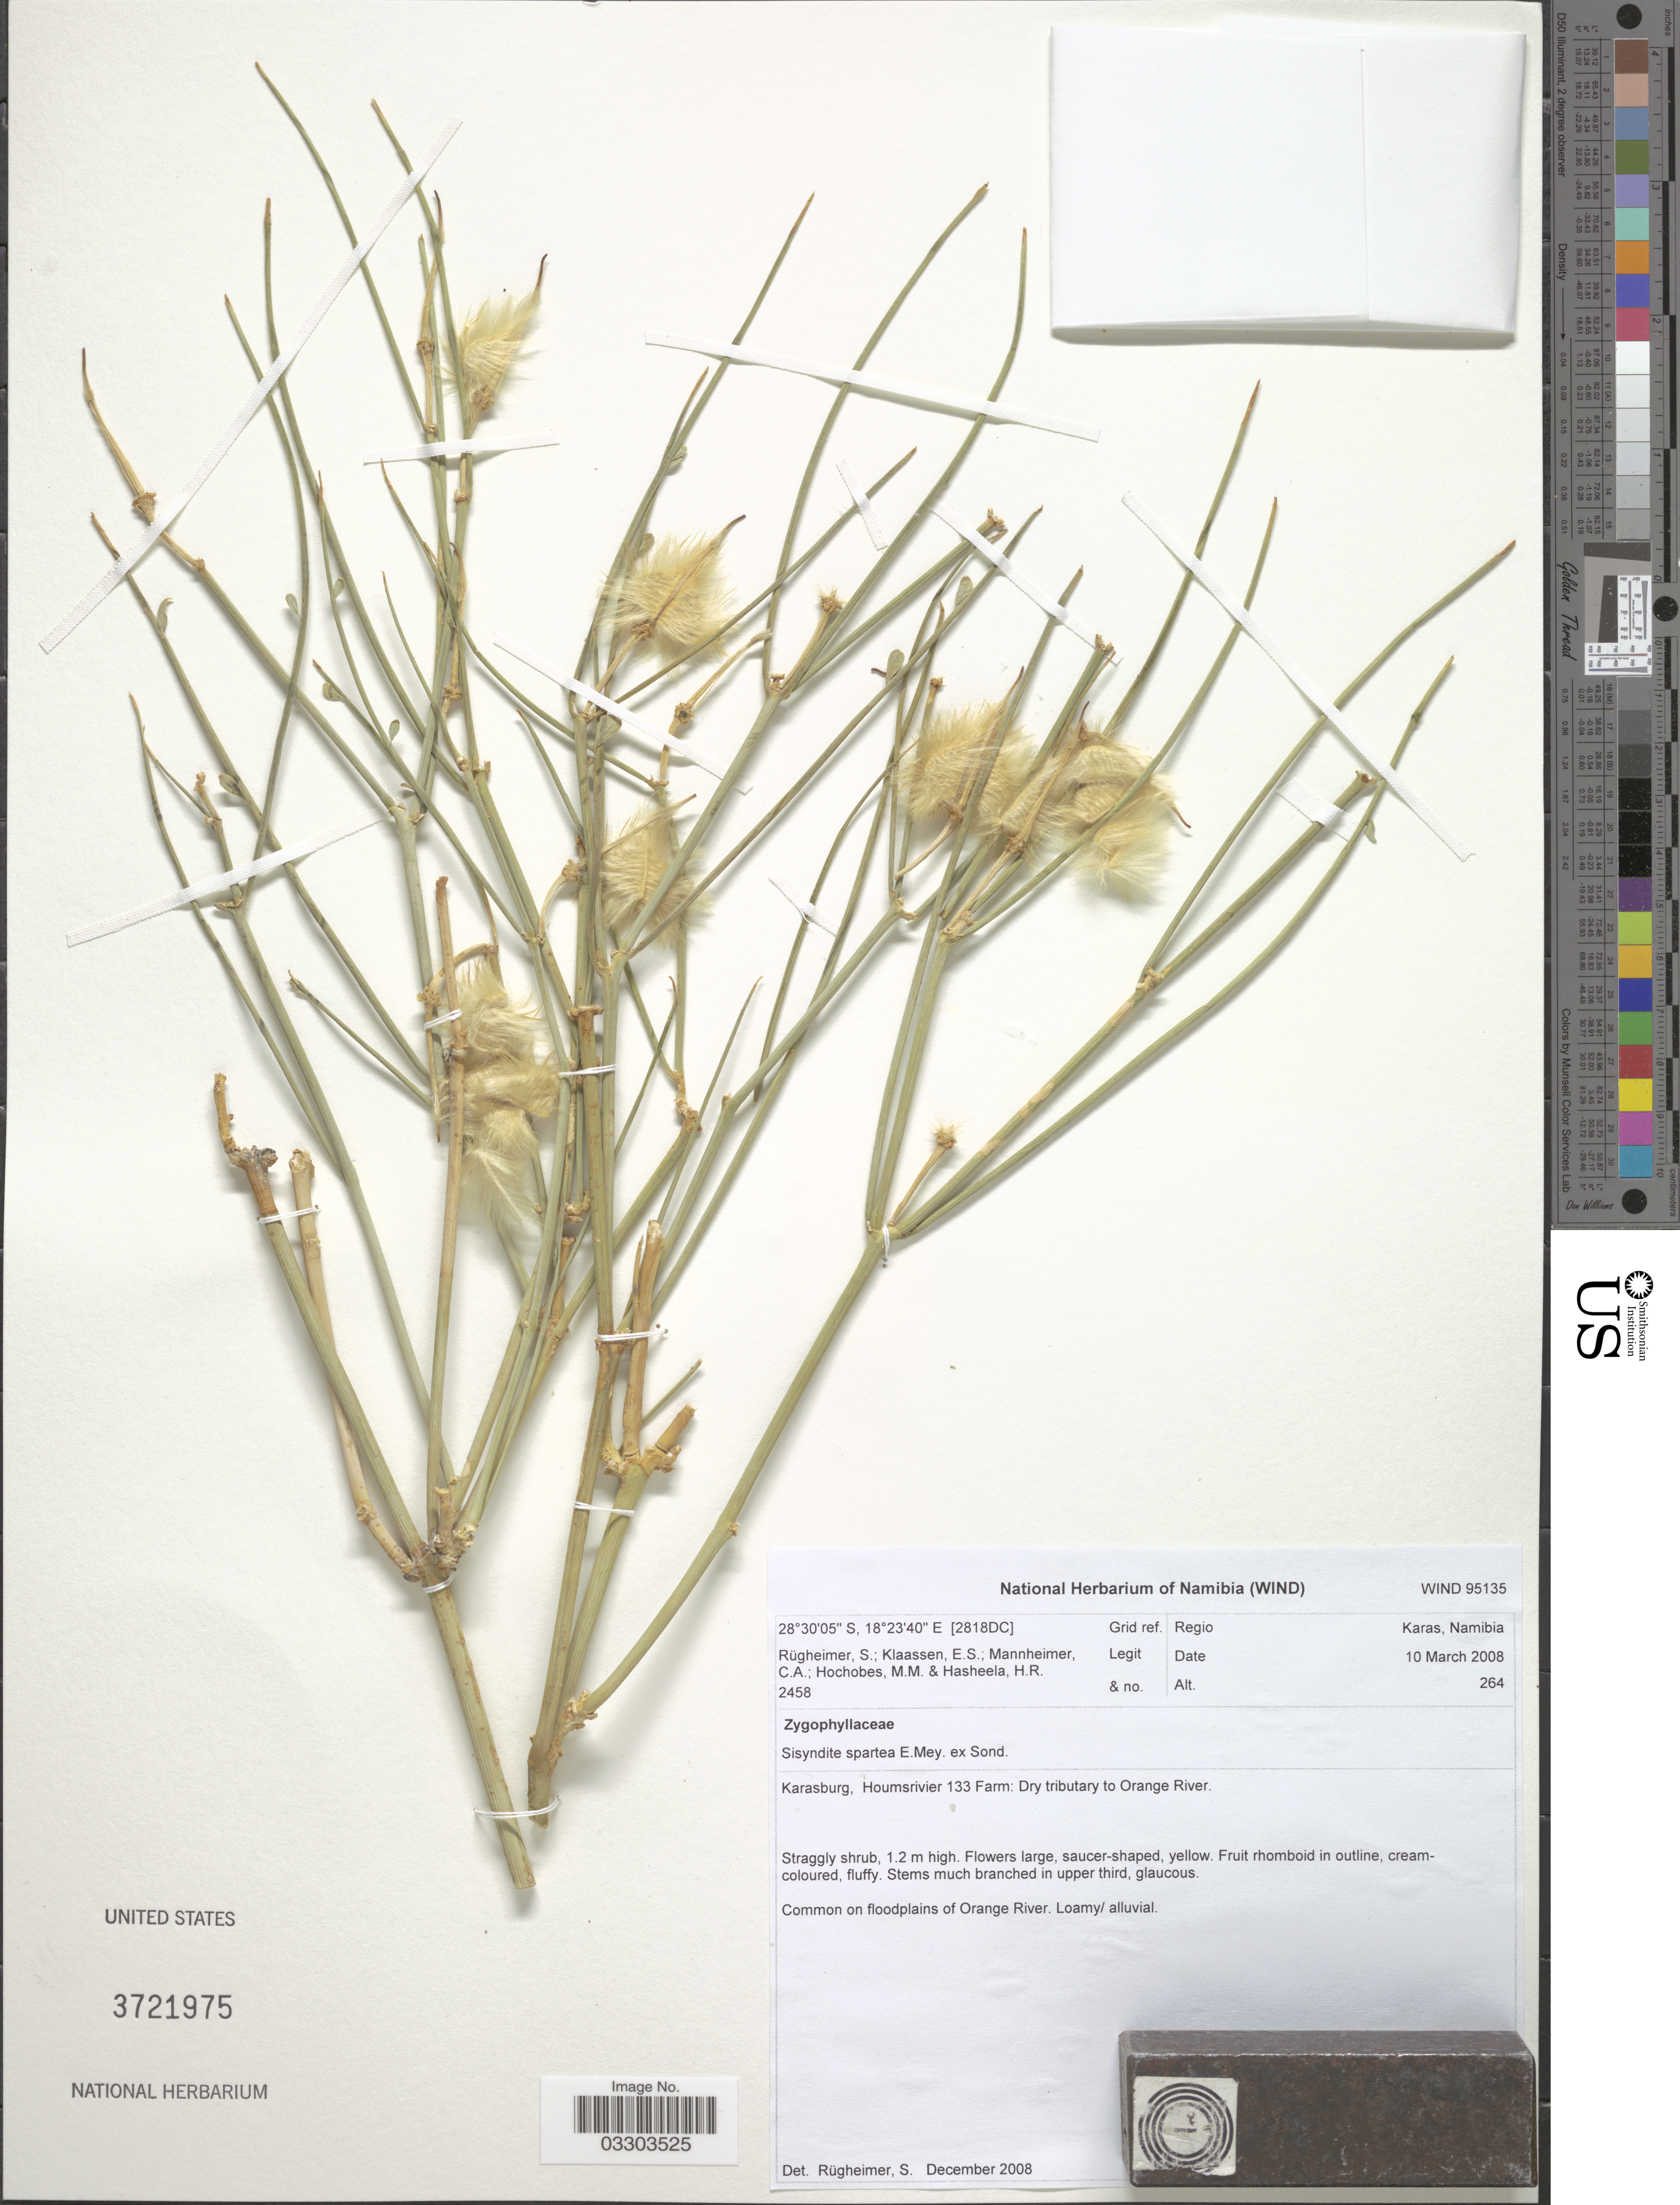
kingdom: Plantae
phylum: Tracheophyta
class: Magnoliopsida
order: Zygophyllales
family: Zygophyllaceae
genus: Sisyndite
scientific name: Sisyndite spartea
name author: E. Mey. ex Sond.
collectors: S. Rugheimer, E. S. Klaassen, C. A. Mannheimer, M. Hochobes & H. Hasheela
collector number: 2458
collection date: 2008-03-10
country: Namibia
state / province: Karas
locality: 2818DC Grid ref. Karasburg, Houmsrivier 133 Farm: Dry tributary to Orange River.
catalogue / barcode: US 3721975